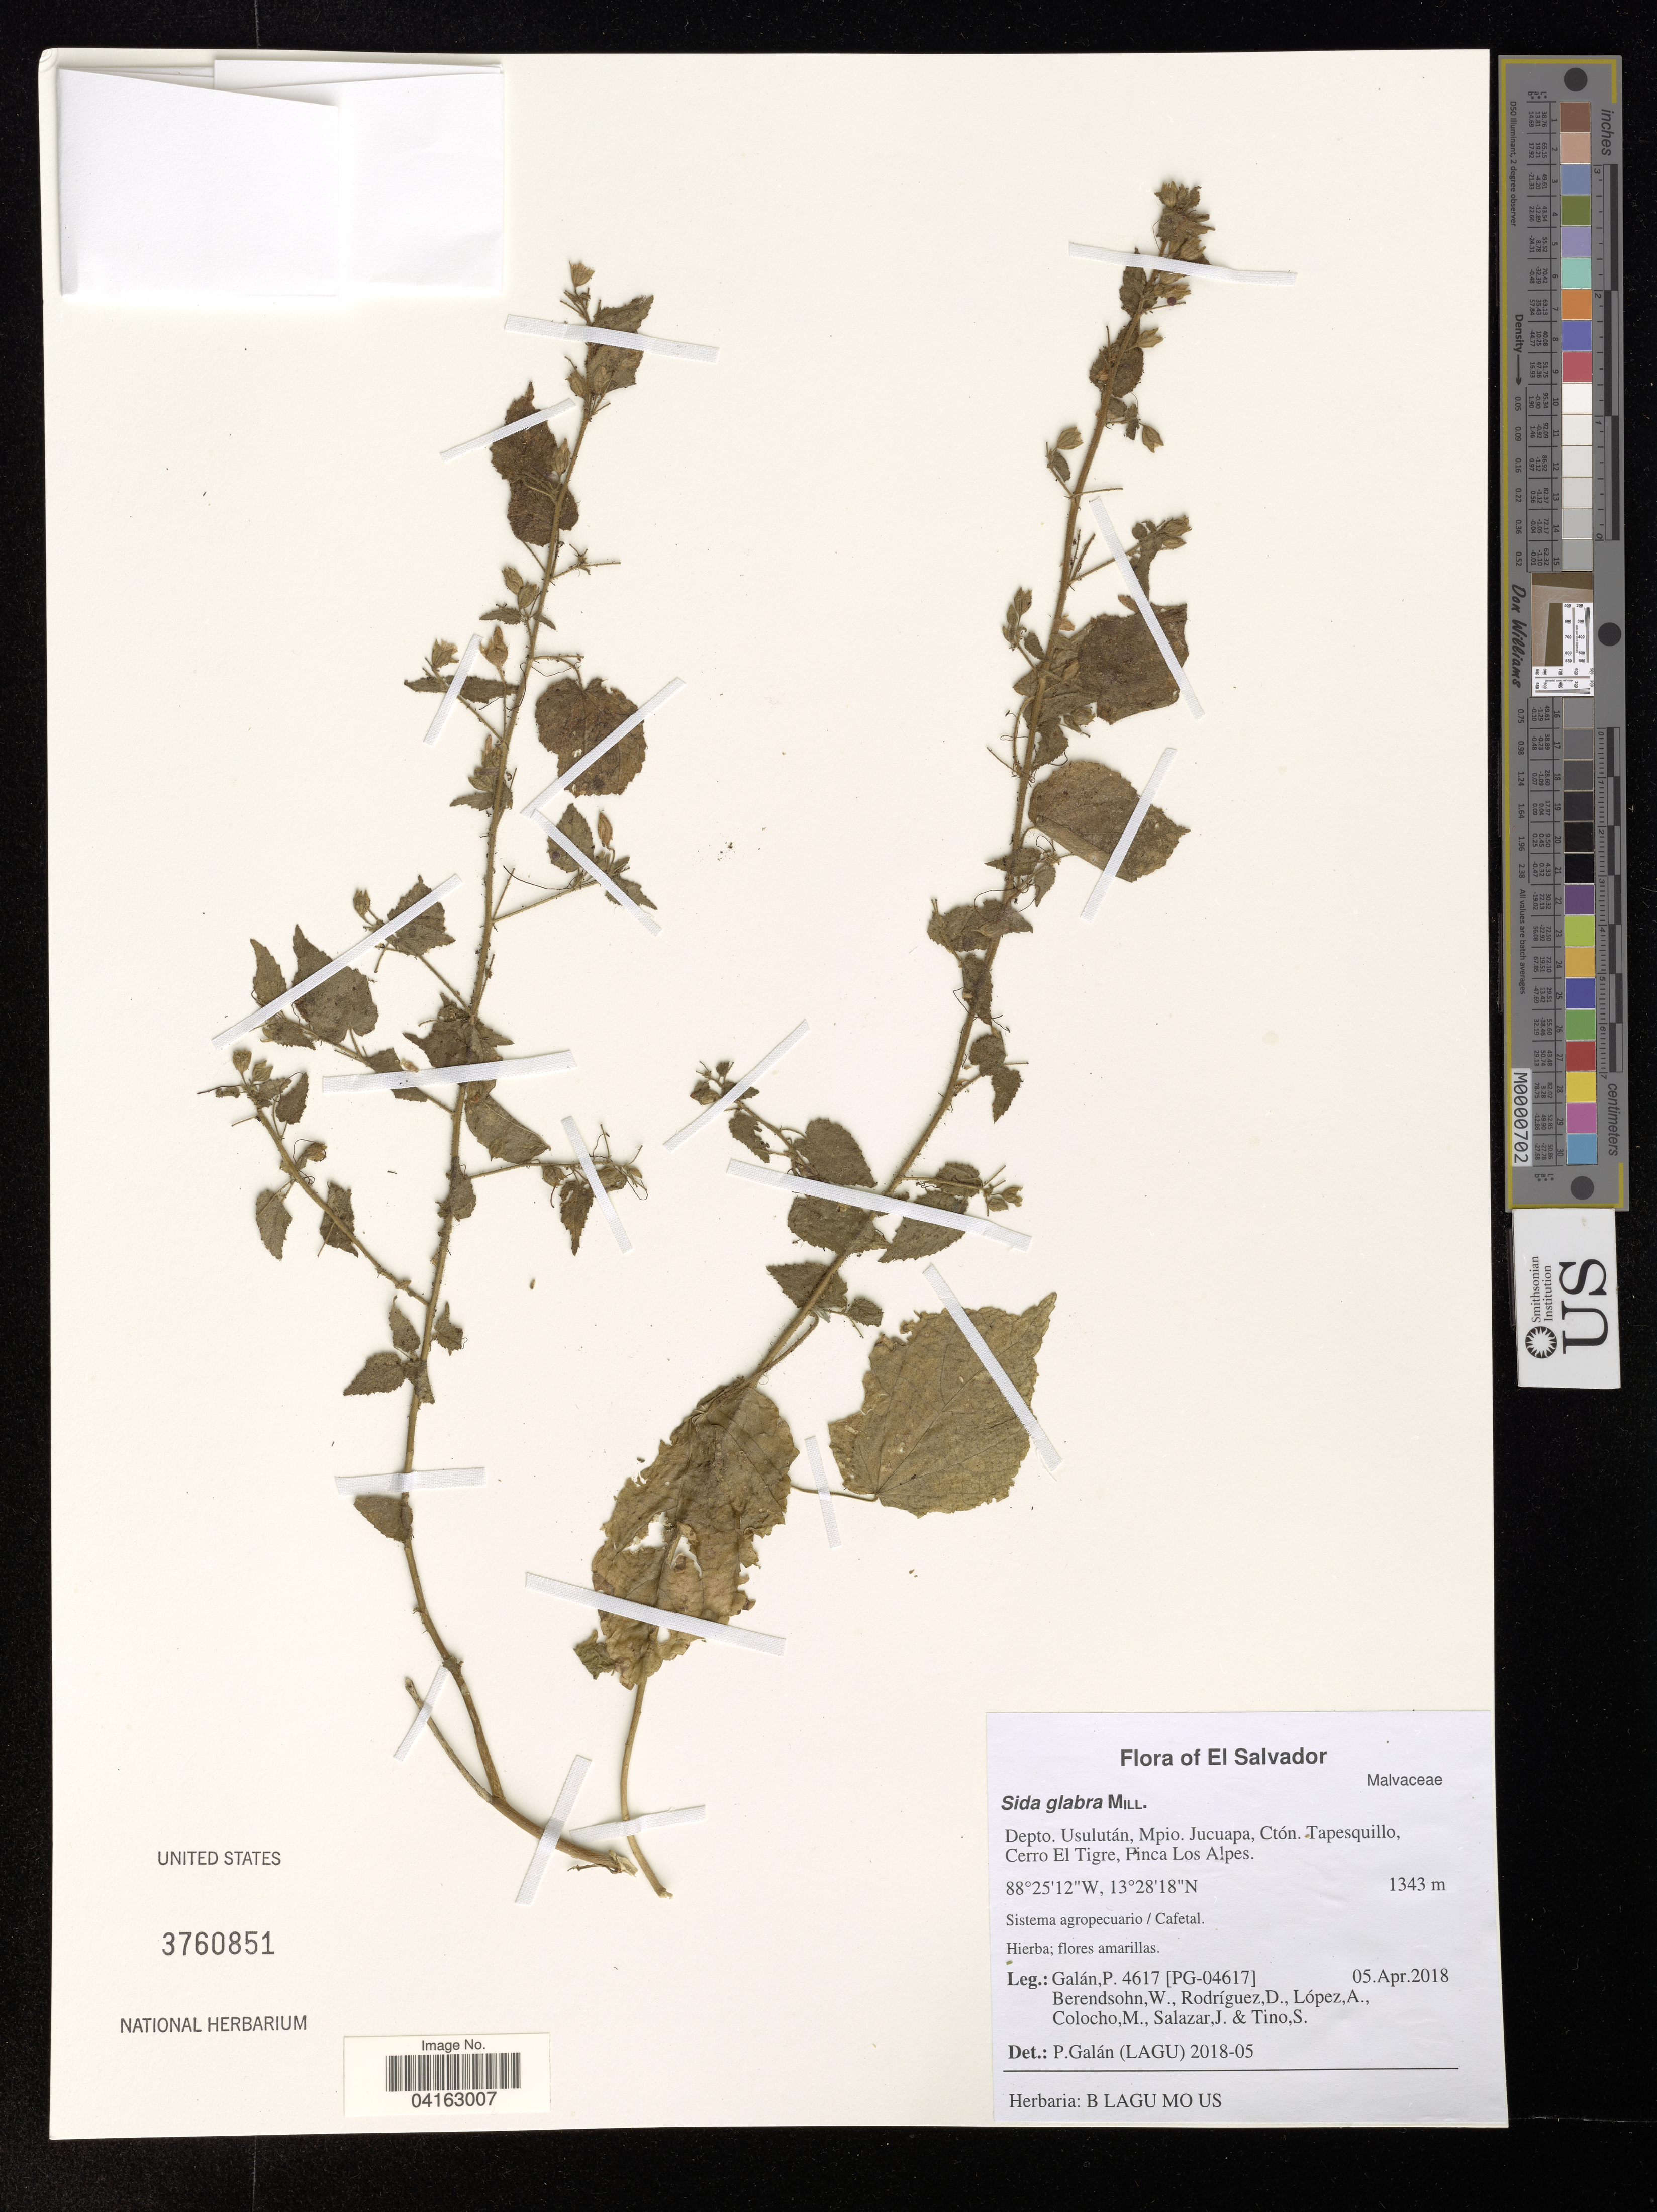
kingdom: Plantae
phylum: Tracheophyta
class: Magnoliopsida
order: Malvales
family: Malvaceae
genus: Sida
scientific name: Sida glabra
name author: Mill.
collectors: P. Galan, W. Berendsohn, D. Rodriguez, A. López & et al.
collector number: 4617 / [PG-04617]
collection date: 2018-04-05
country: El Salvador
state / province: Usulutan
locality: Depto. Usulután, Mpio. Jucuapa, Ctón. Tapesquillo, Cerro El Tigre, Finca Los Alpes.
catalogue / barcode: US 3760851